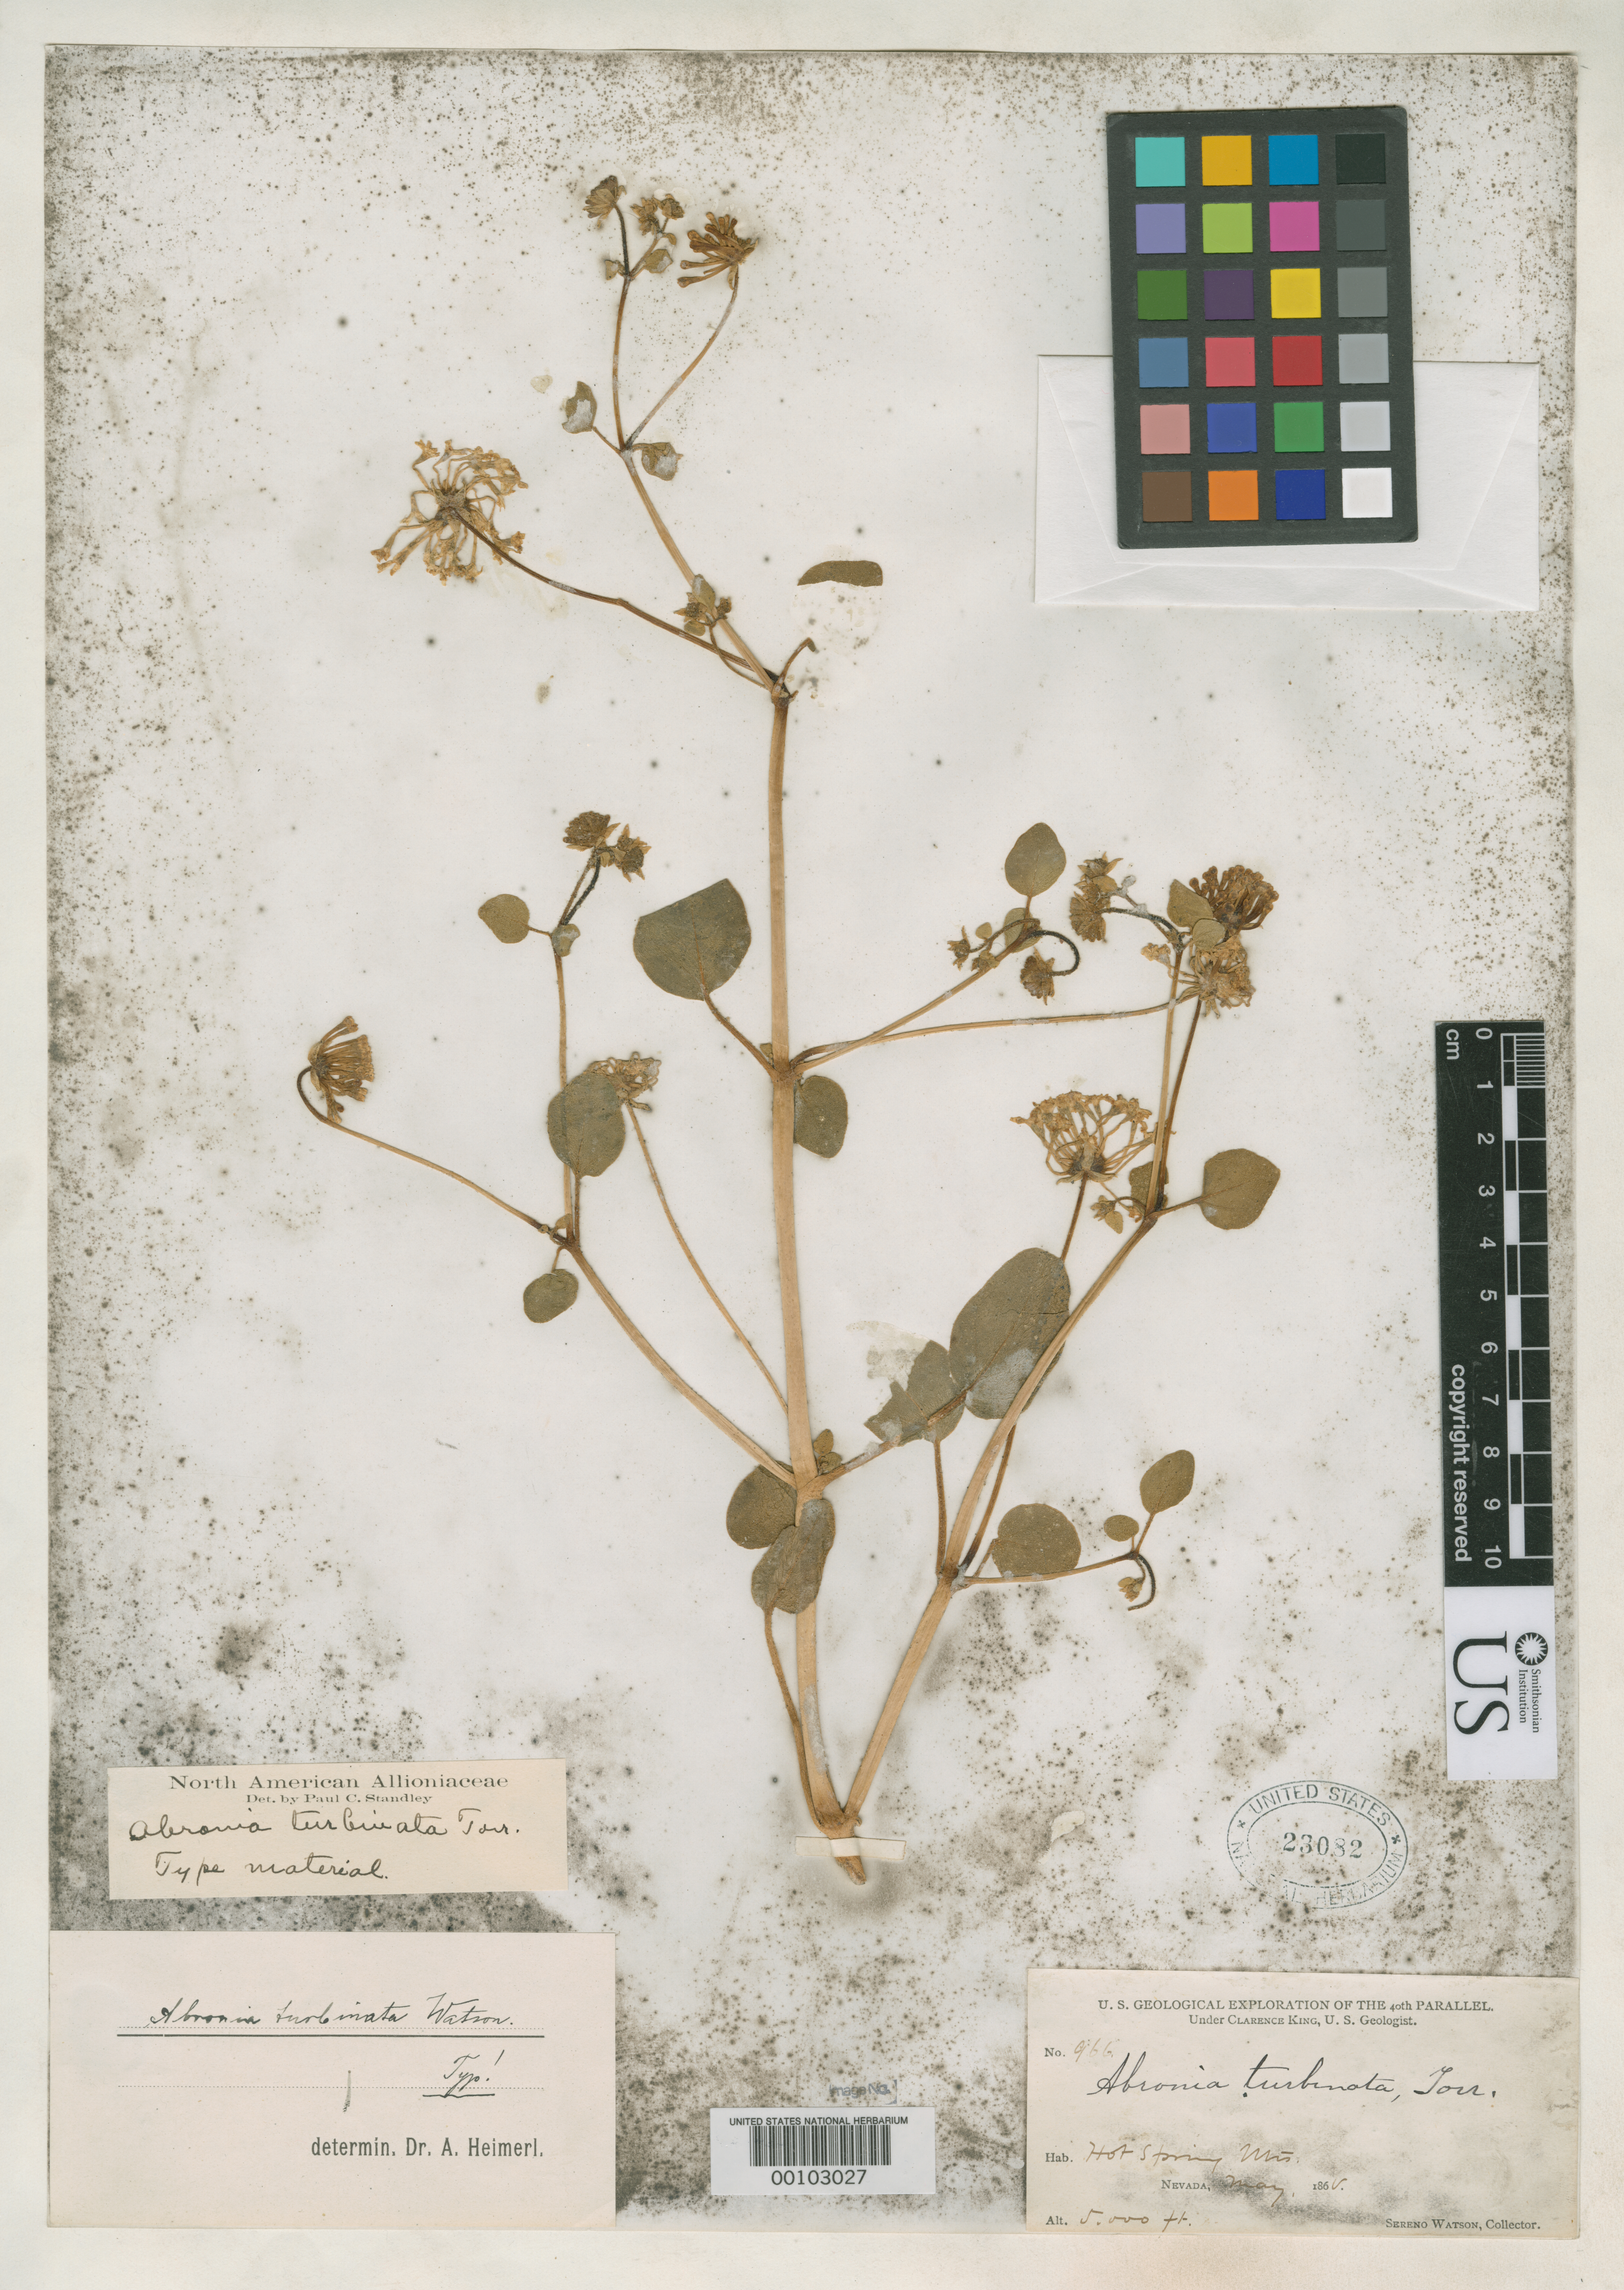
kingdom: Plantae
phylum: Tracheophyta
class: Magnoliopsida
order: Caryophyllales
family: Nyctaginaceae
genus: Abronia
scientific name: Abronia turbinata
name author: Torr. ex S. Watson in C. King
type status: Syntype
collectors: S. Watson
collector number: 966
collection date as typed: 07 May 1865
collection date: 1865-05-07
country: United States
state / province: Nevada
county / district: Humboldt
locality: Hotsprings Peak.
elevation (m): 1524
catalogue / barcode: US 23082